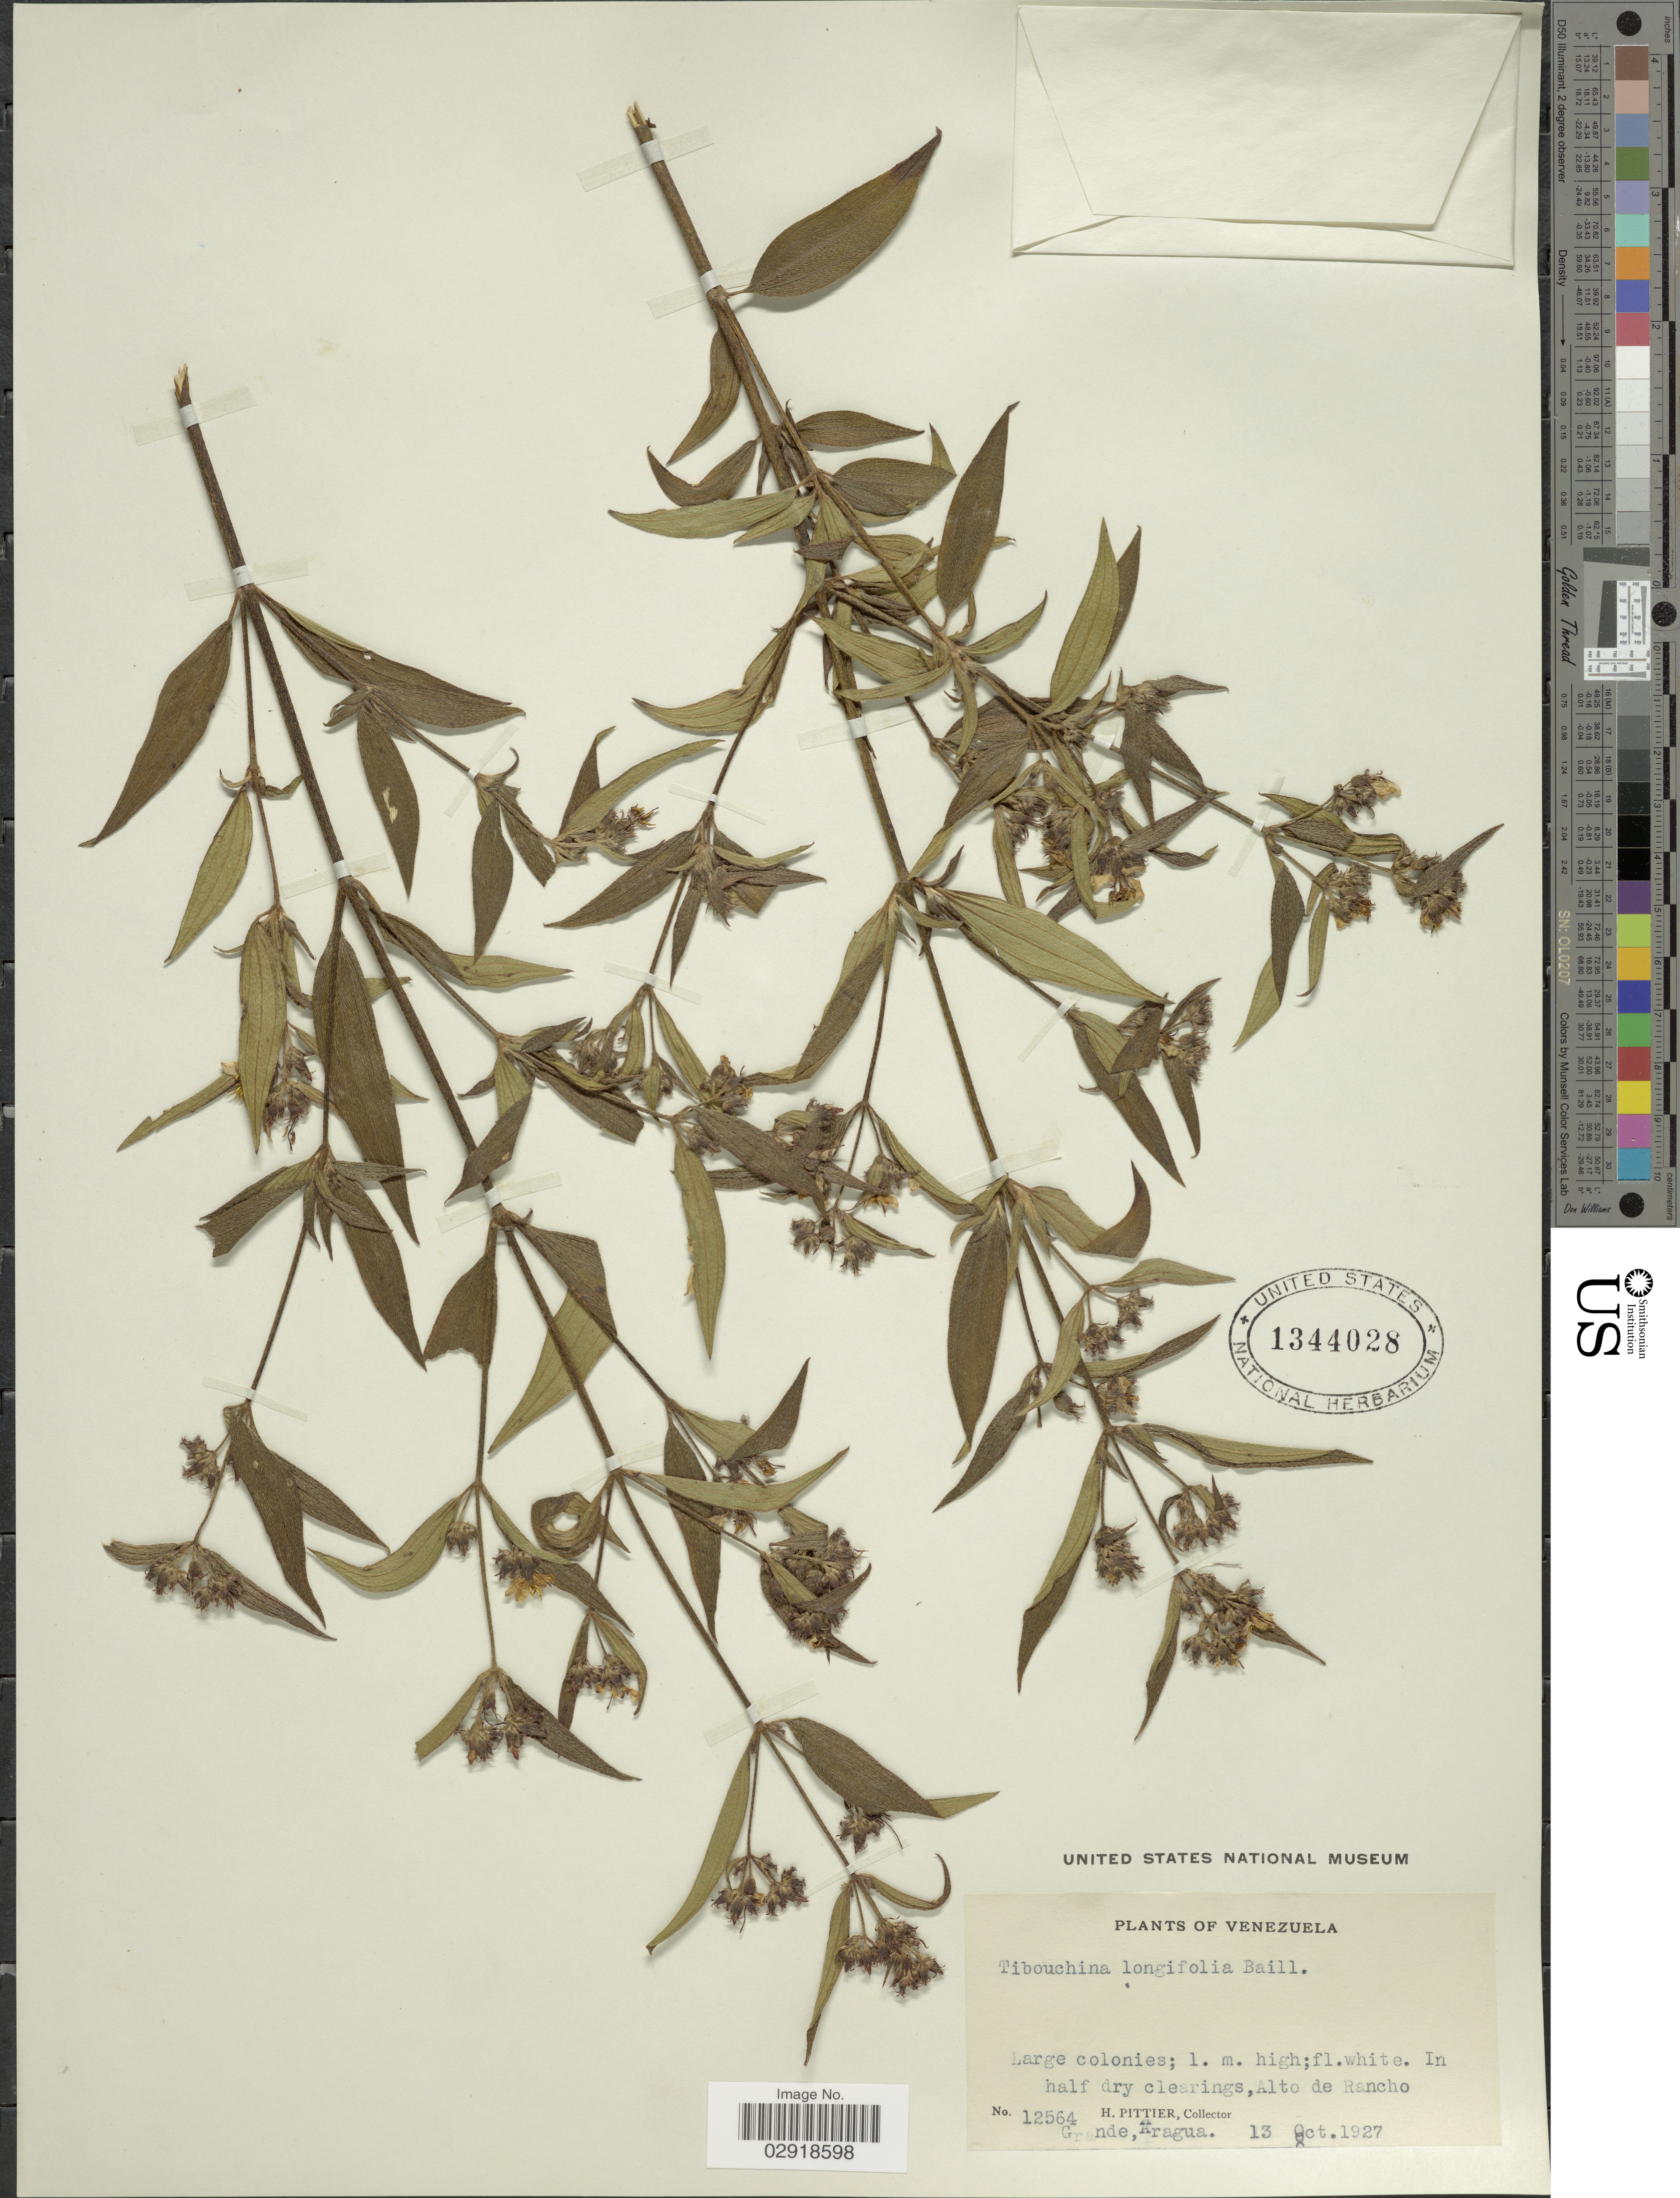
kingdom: Plantae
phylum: Tracheophyta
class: Magnoliopsida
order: Myrtales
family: Melastomataceae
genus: Chaetogastra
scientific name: Chaetogastra longifolia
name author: (Vahl) DC.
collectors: H. F. Pittier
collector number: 12564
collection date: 1927-10-13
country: Venezuela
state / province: Aragua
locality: In half dry clearings, Alto de Rancho. Grande.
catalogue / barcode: US 1344028